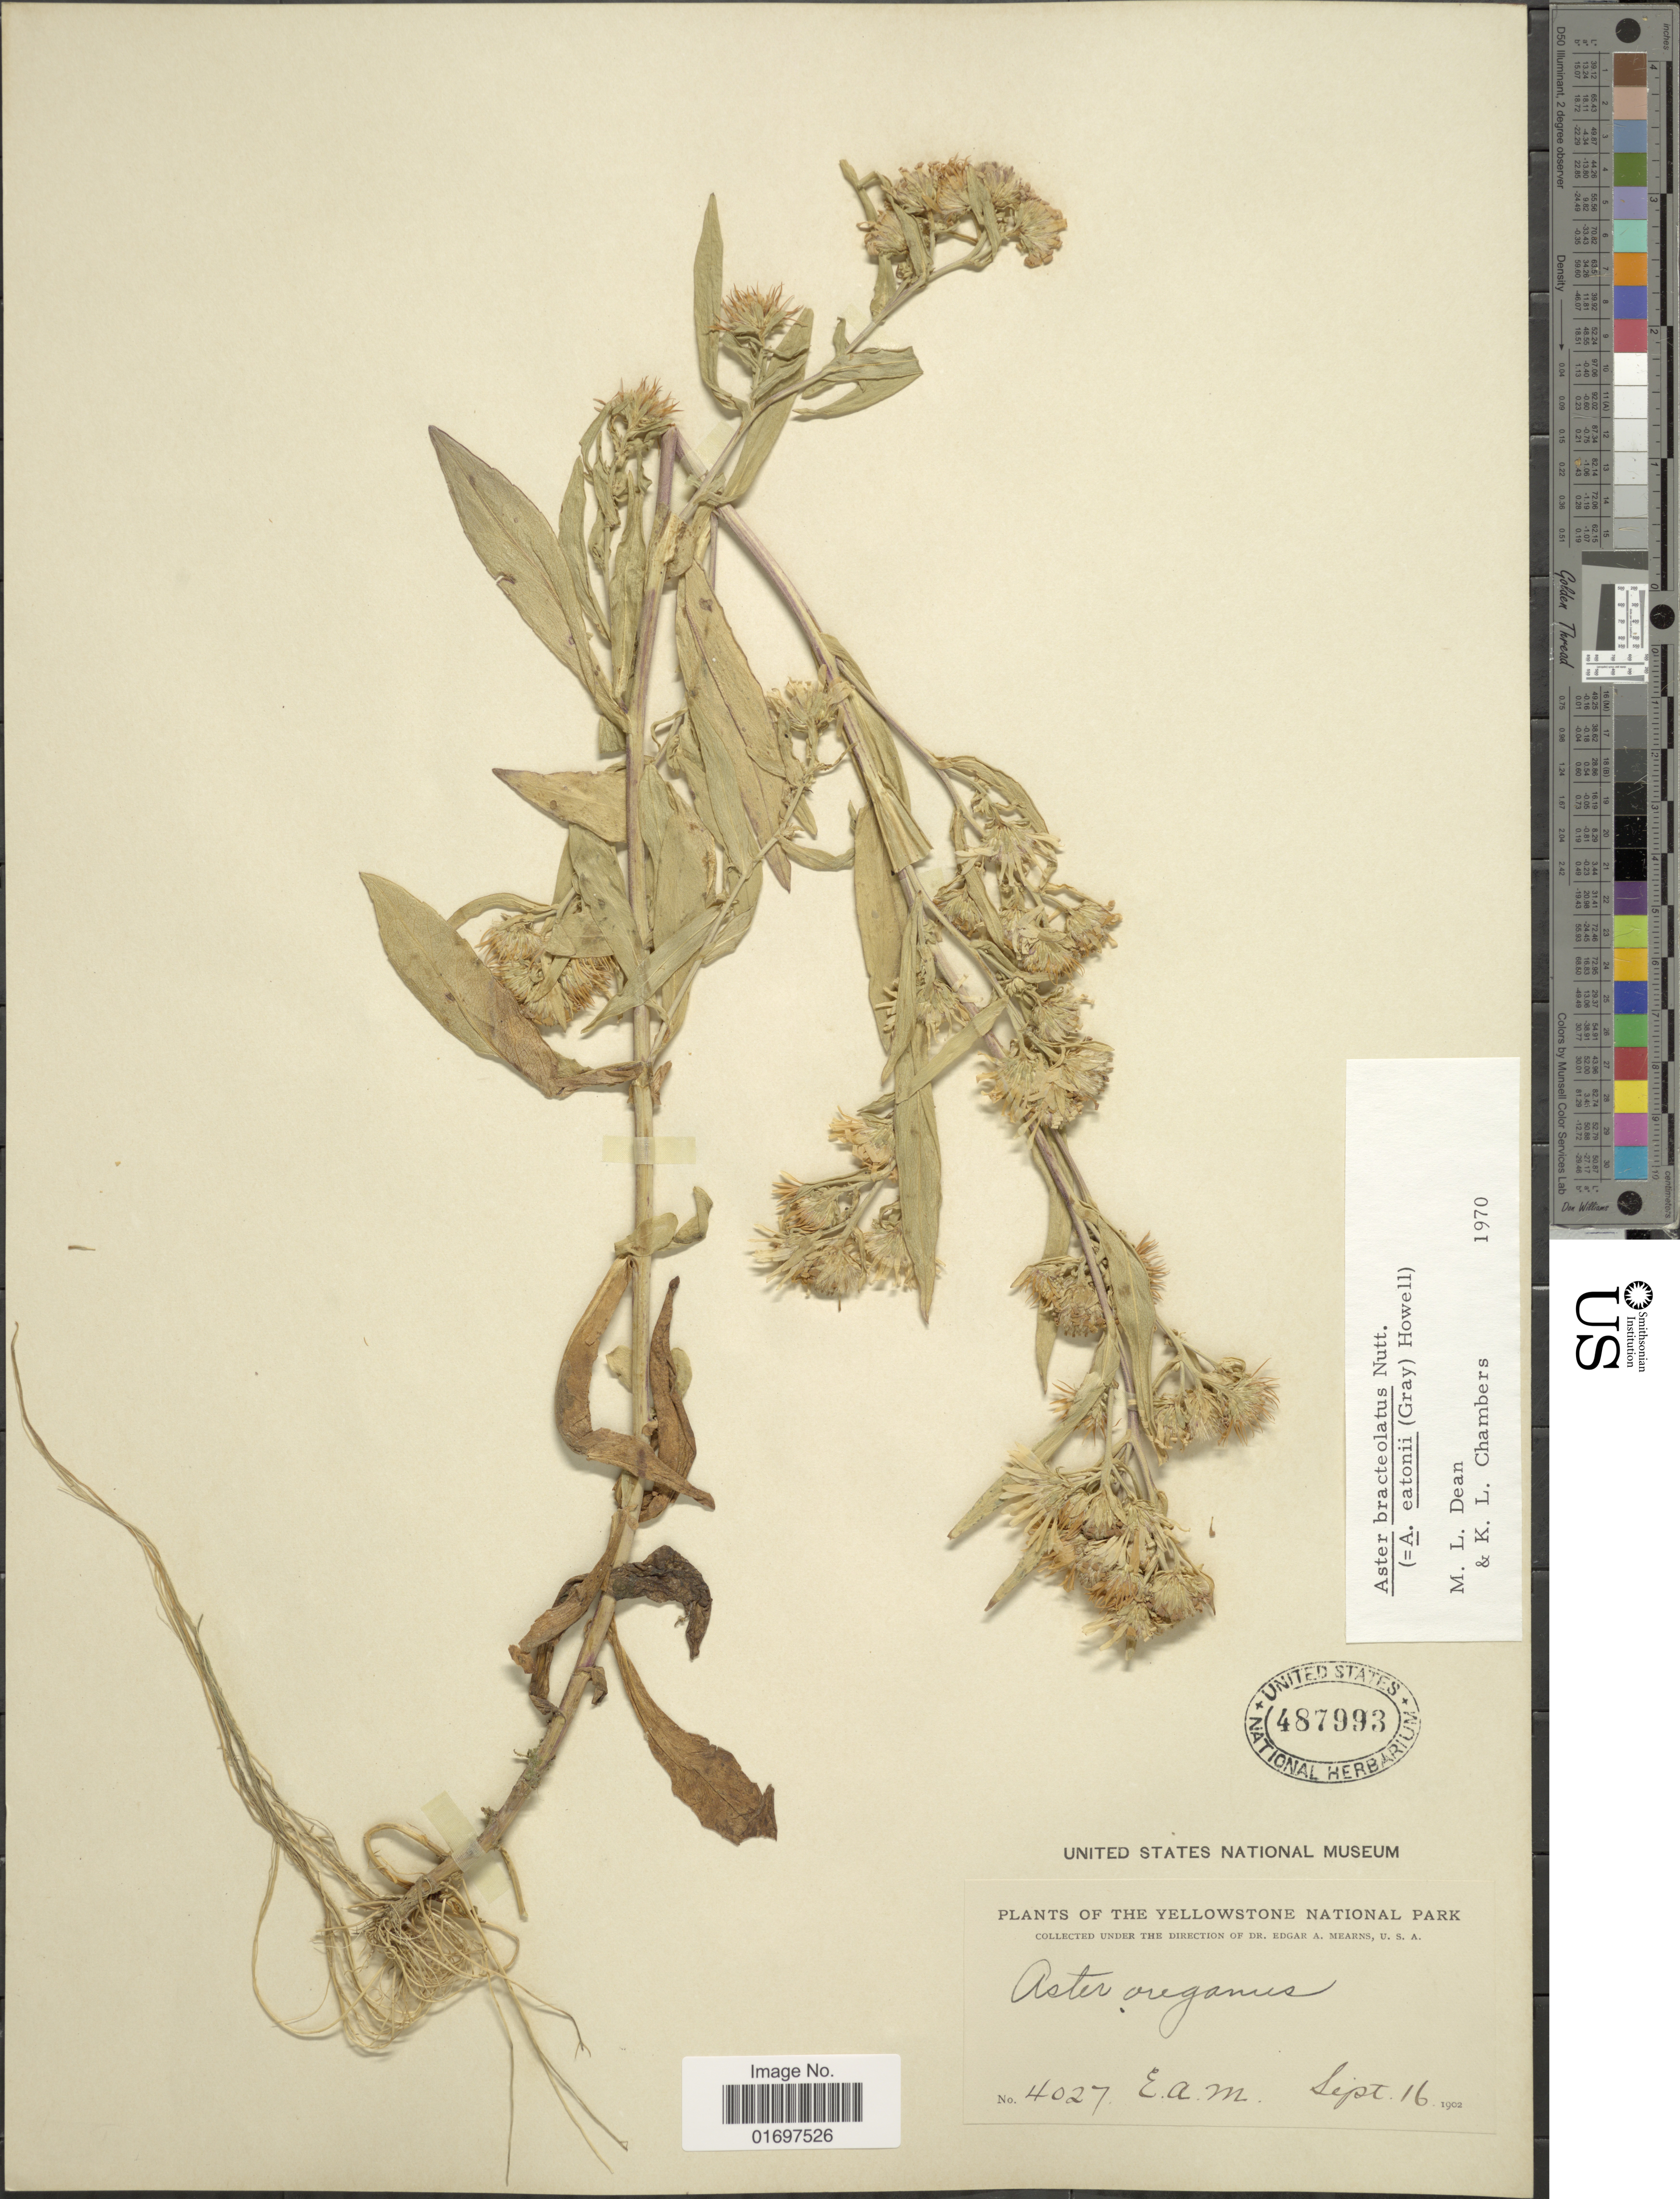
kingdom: Plantae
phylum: Tracheophyta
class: Magnoliopsida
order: Asterales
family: Asteraceae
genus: Symphyotrichum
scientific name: Symphyotrichum bracteolatum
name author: (Nutt.) G.L. Nesom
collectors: E. A. Mearns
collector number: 4027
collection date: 1902-09-16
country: United States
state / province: Wyoming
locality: Yellowstone National Park.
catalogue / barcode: US 487993